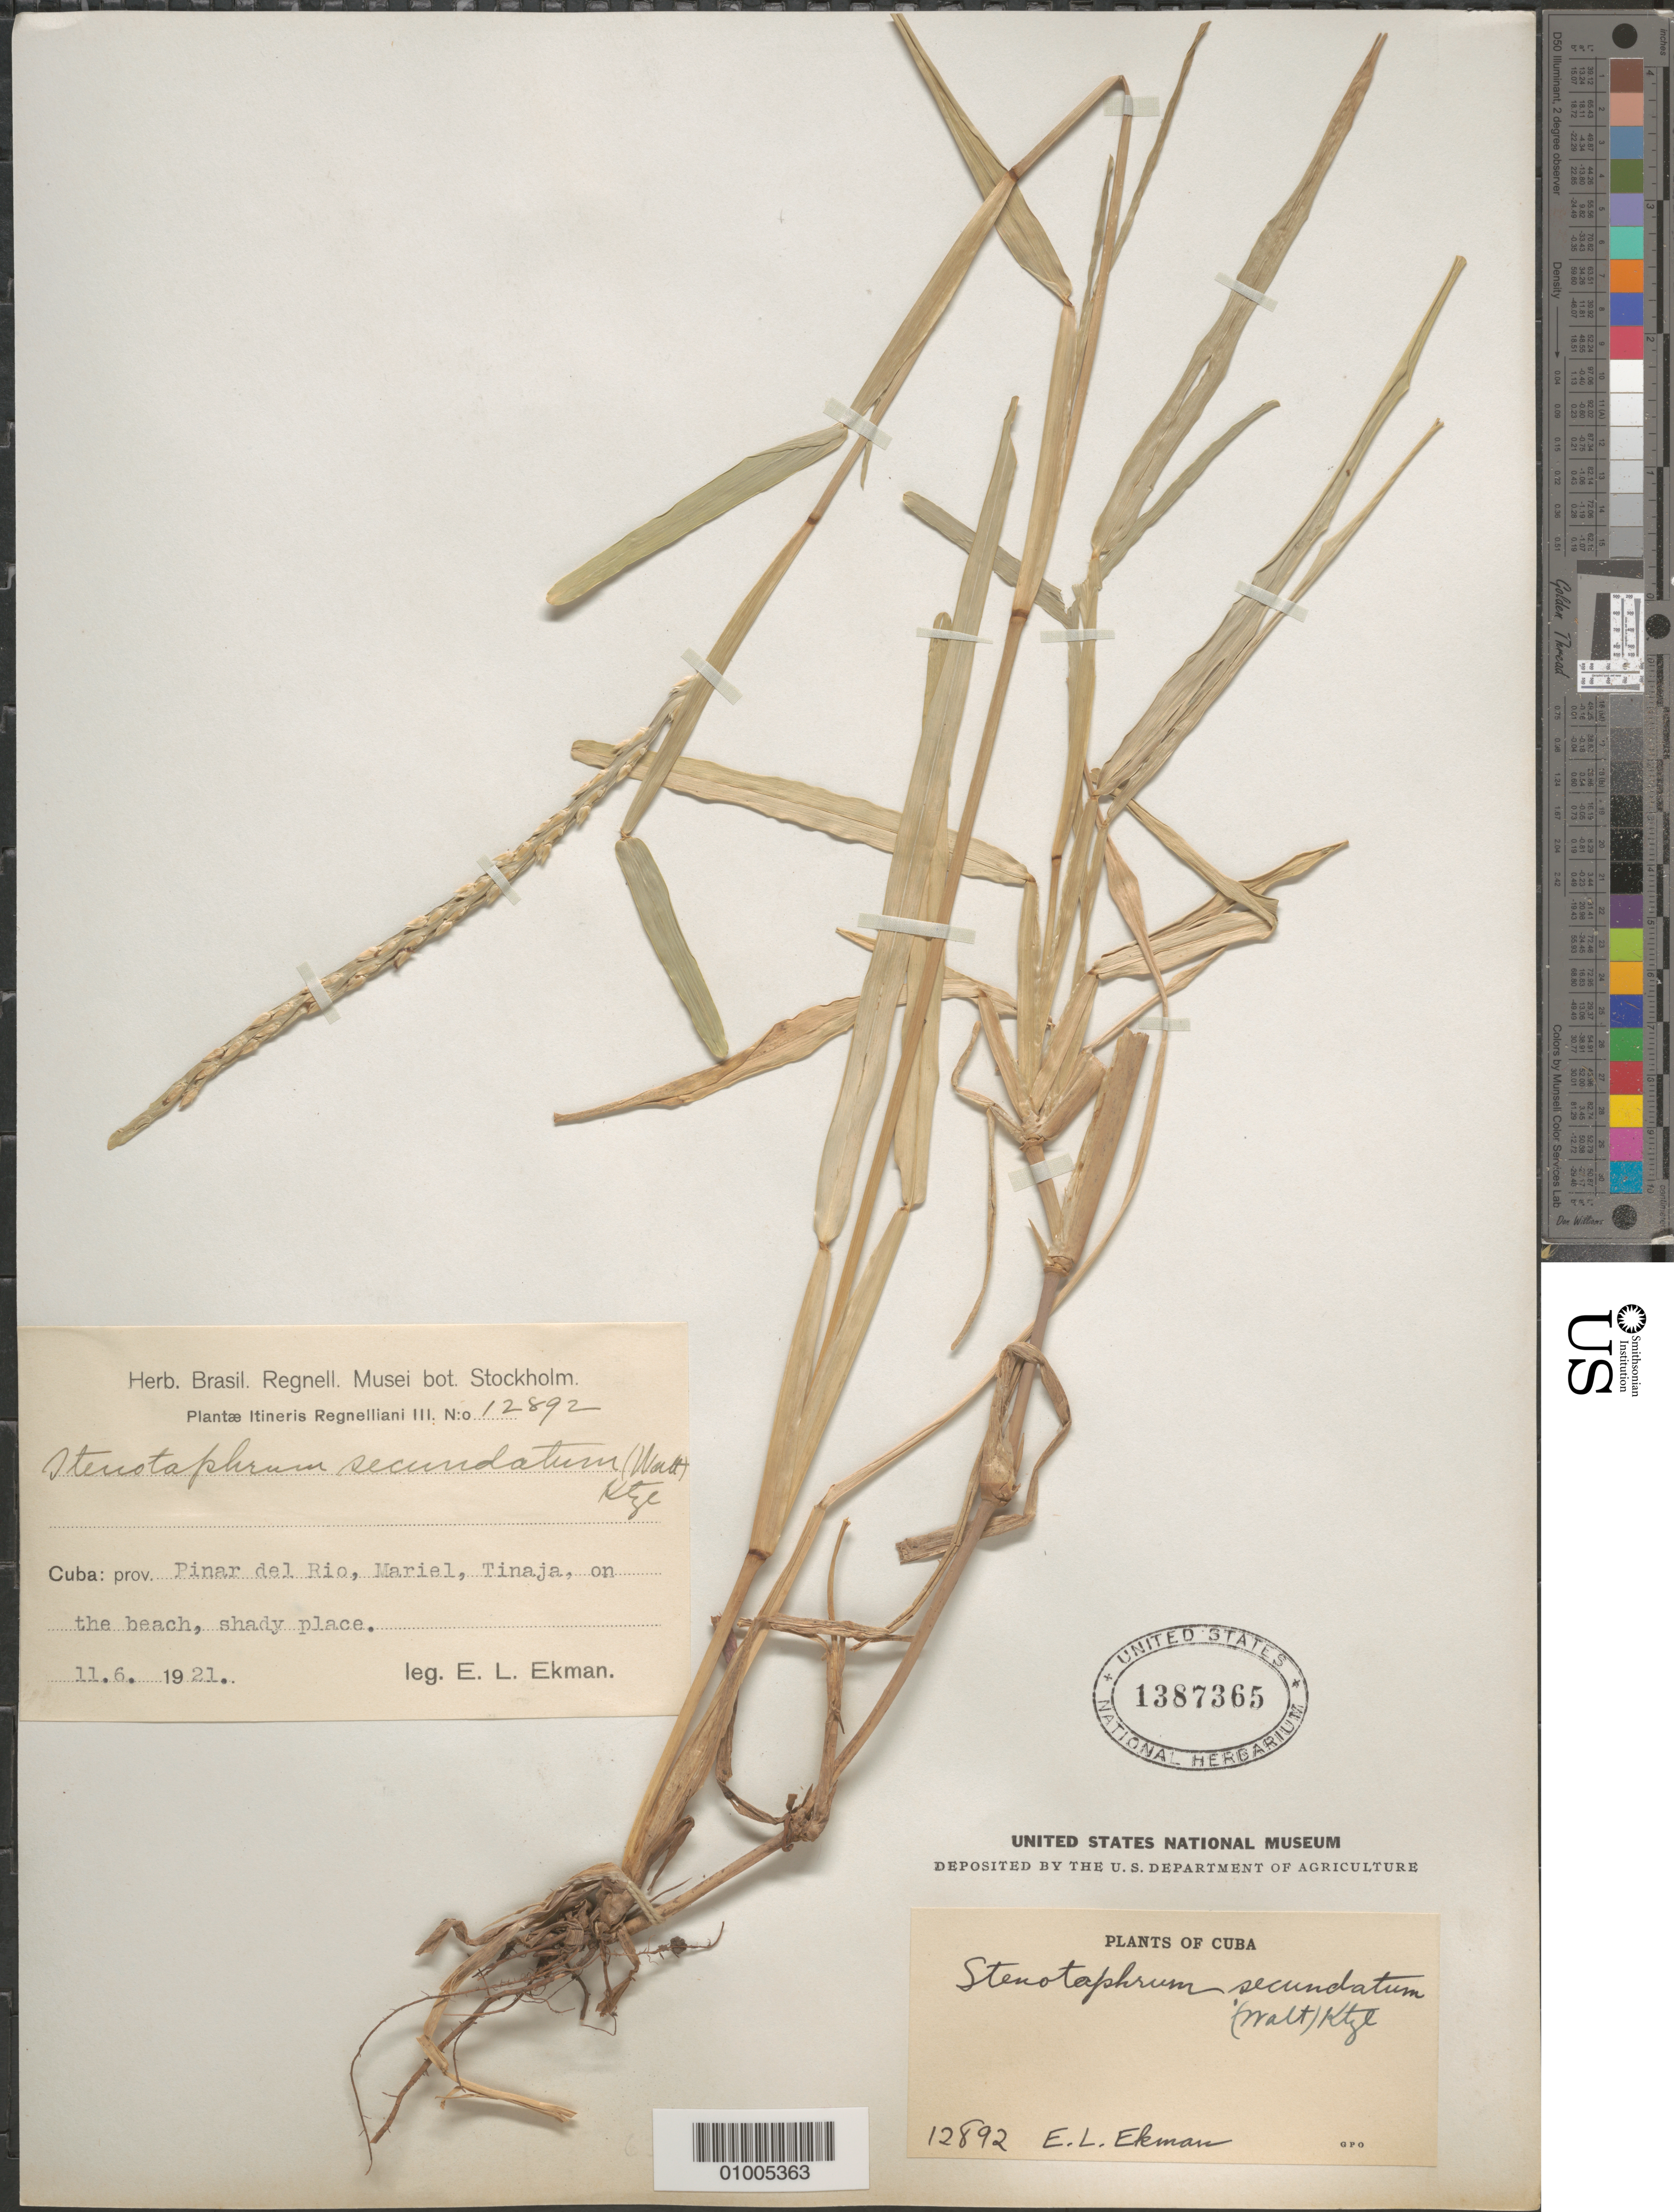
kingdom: Plantae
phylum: Tracheophyta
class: Liliopsida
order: Poales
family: Poaceae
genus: Stenotaphrum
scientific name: Stenotaphrum secundatum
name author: (Walter) Kuntze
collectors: E. L. Ekman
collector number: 12892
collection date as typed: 11 Jun 1921 or 06 Nov 1921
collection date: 1921-06-11 or 1921-11-06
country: Cuba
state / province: Pinar del Rio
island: Cuba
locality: Pinar del Rio, Mariel, Tinaja, on the beach, shady places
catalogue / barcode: US 1387365